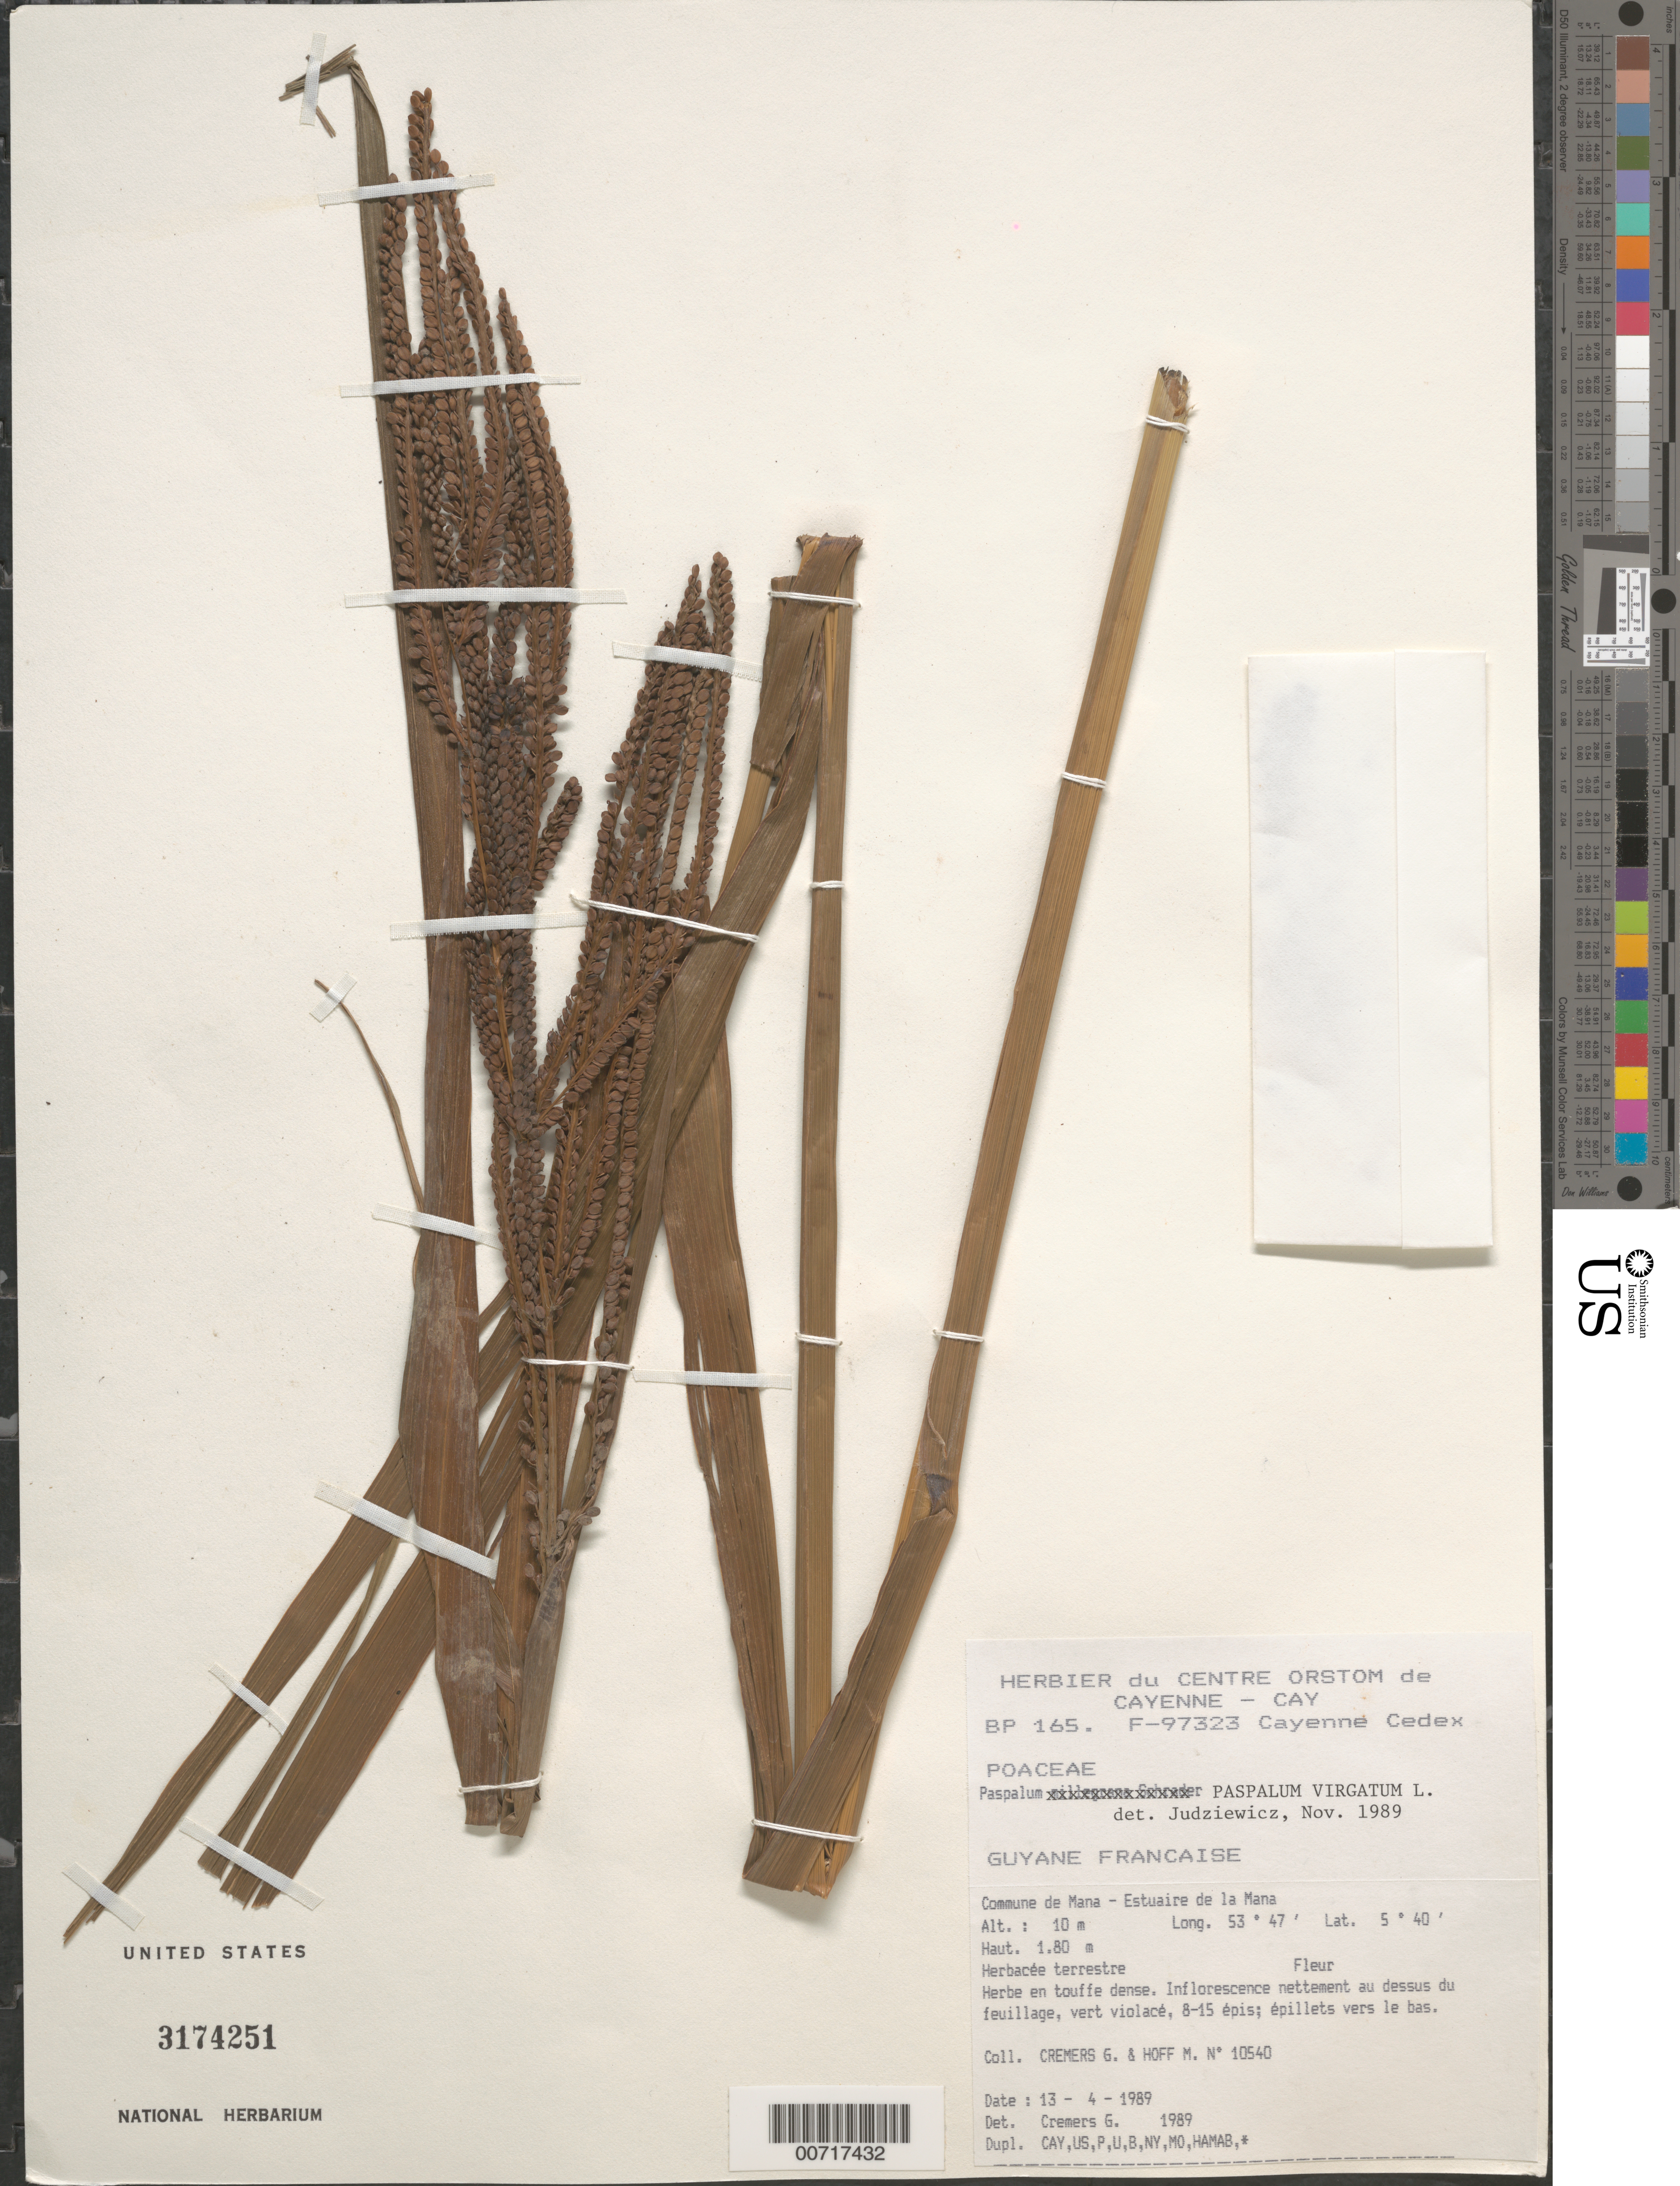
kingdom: Plantae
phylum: Tracheophyta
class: Liliopsida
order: Poales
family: Poaceae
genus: Paspalum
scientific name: Paspalum virgatum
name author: L.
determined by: Judziewicz, E. J.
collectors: G. Cremers & M. Hoff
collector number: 10540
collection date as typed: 13-Apr-89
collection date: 1989-04-13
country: French Guiana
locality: Commune de Mana, Estuaire de la Mana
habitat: Estuaire de la Mana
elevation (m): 10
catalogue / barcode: US 3174251